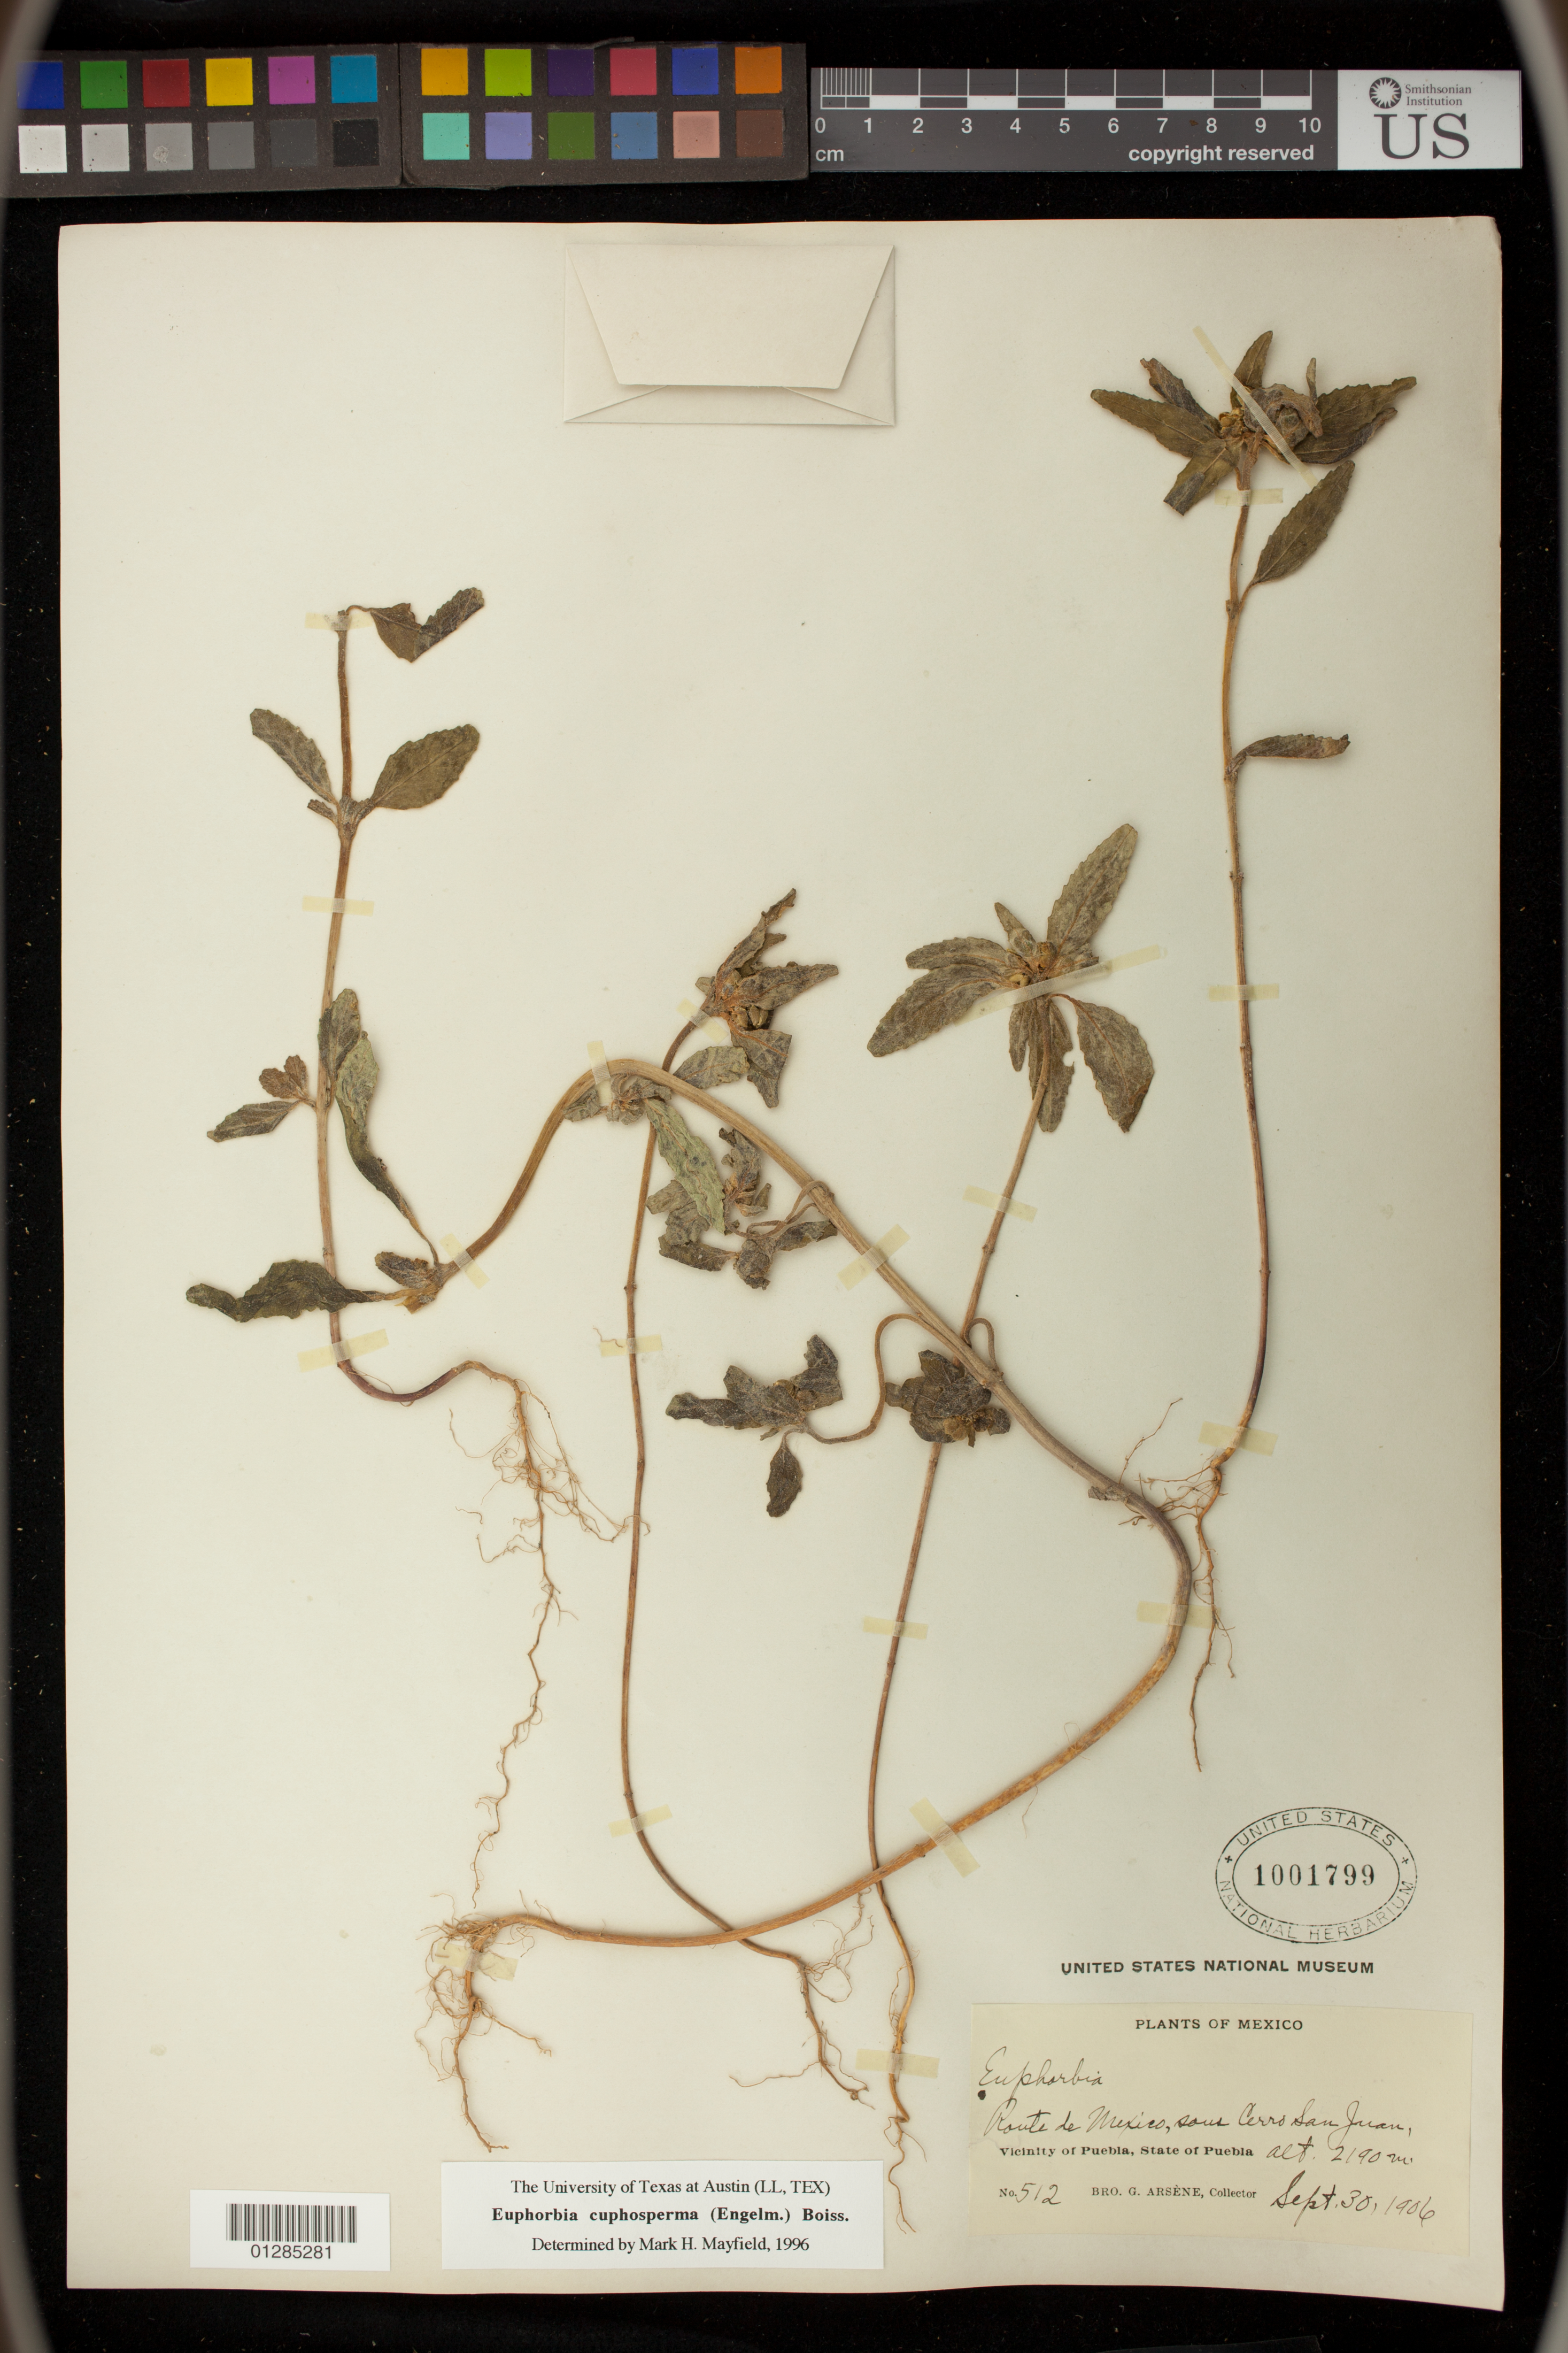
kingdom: Plantae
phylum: Tracheophyta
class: Magnoliopsida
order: Malpighiales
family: Euphorbiaceae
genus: Euphorbia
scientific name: Euphorbia cuphosperma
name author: (Engelm.) Boiss.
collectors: Bro. G. Arsène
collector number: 512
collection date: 1906-09-30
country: Mexico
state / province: Puebla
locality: Vicinity of Puebla, Route de Mexico, sous Cerro San Juan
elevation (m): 2190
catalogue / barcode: US 1001799